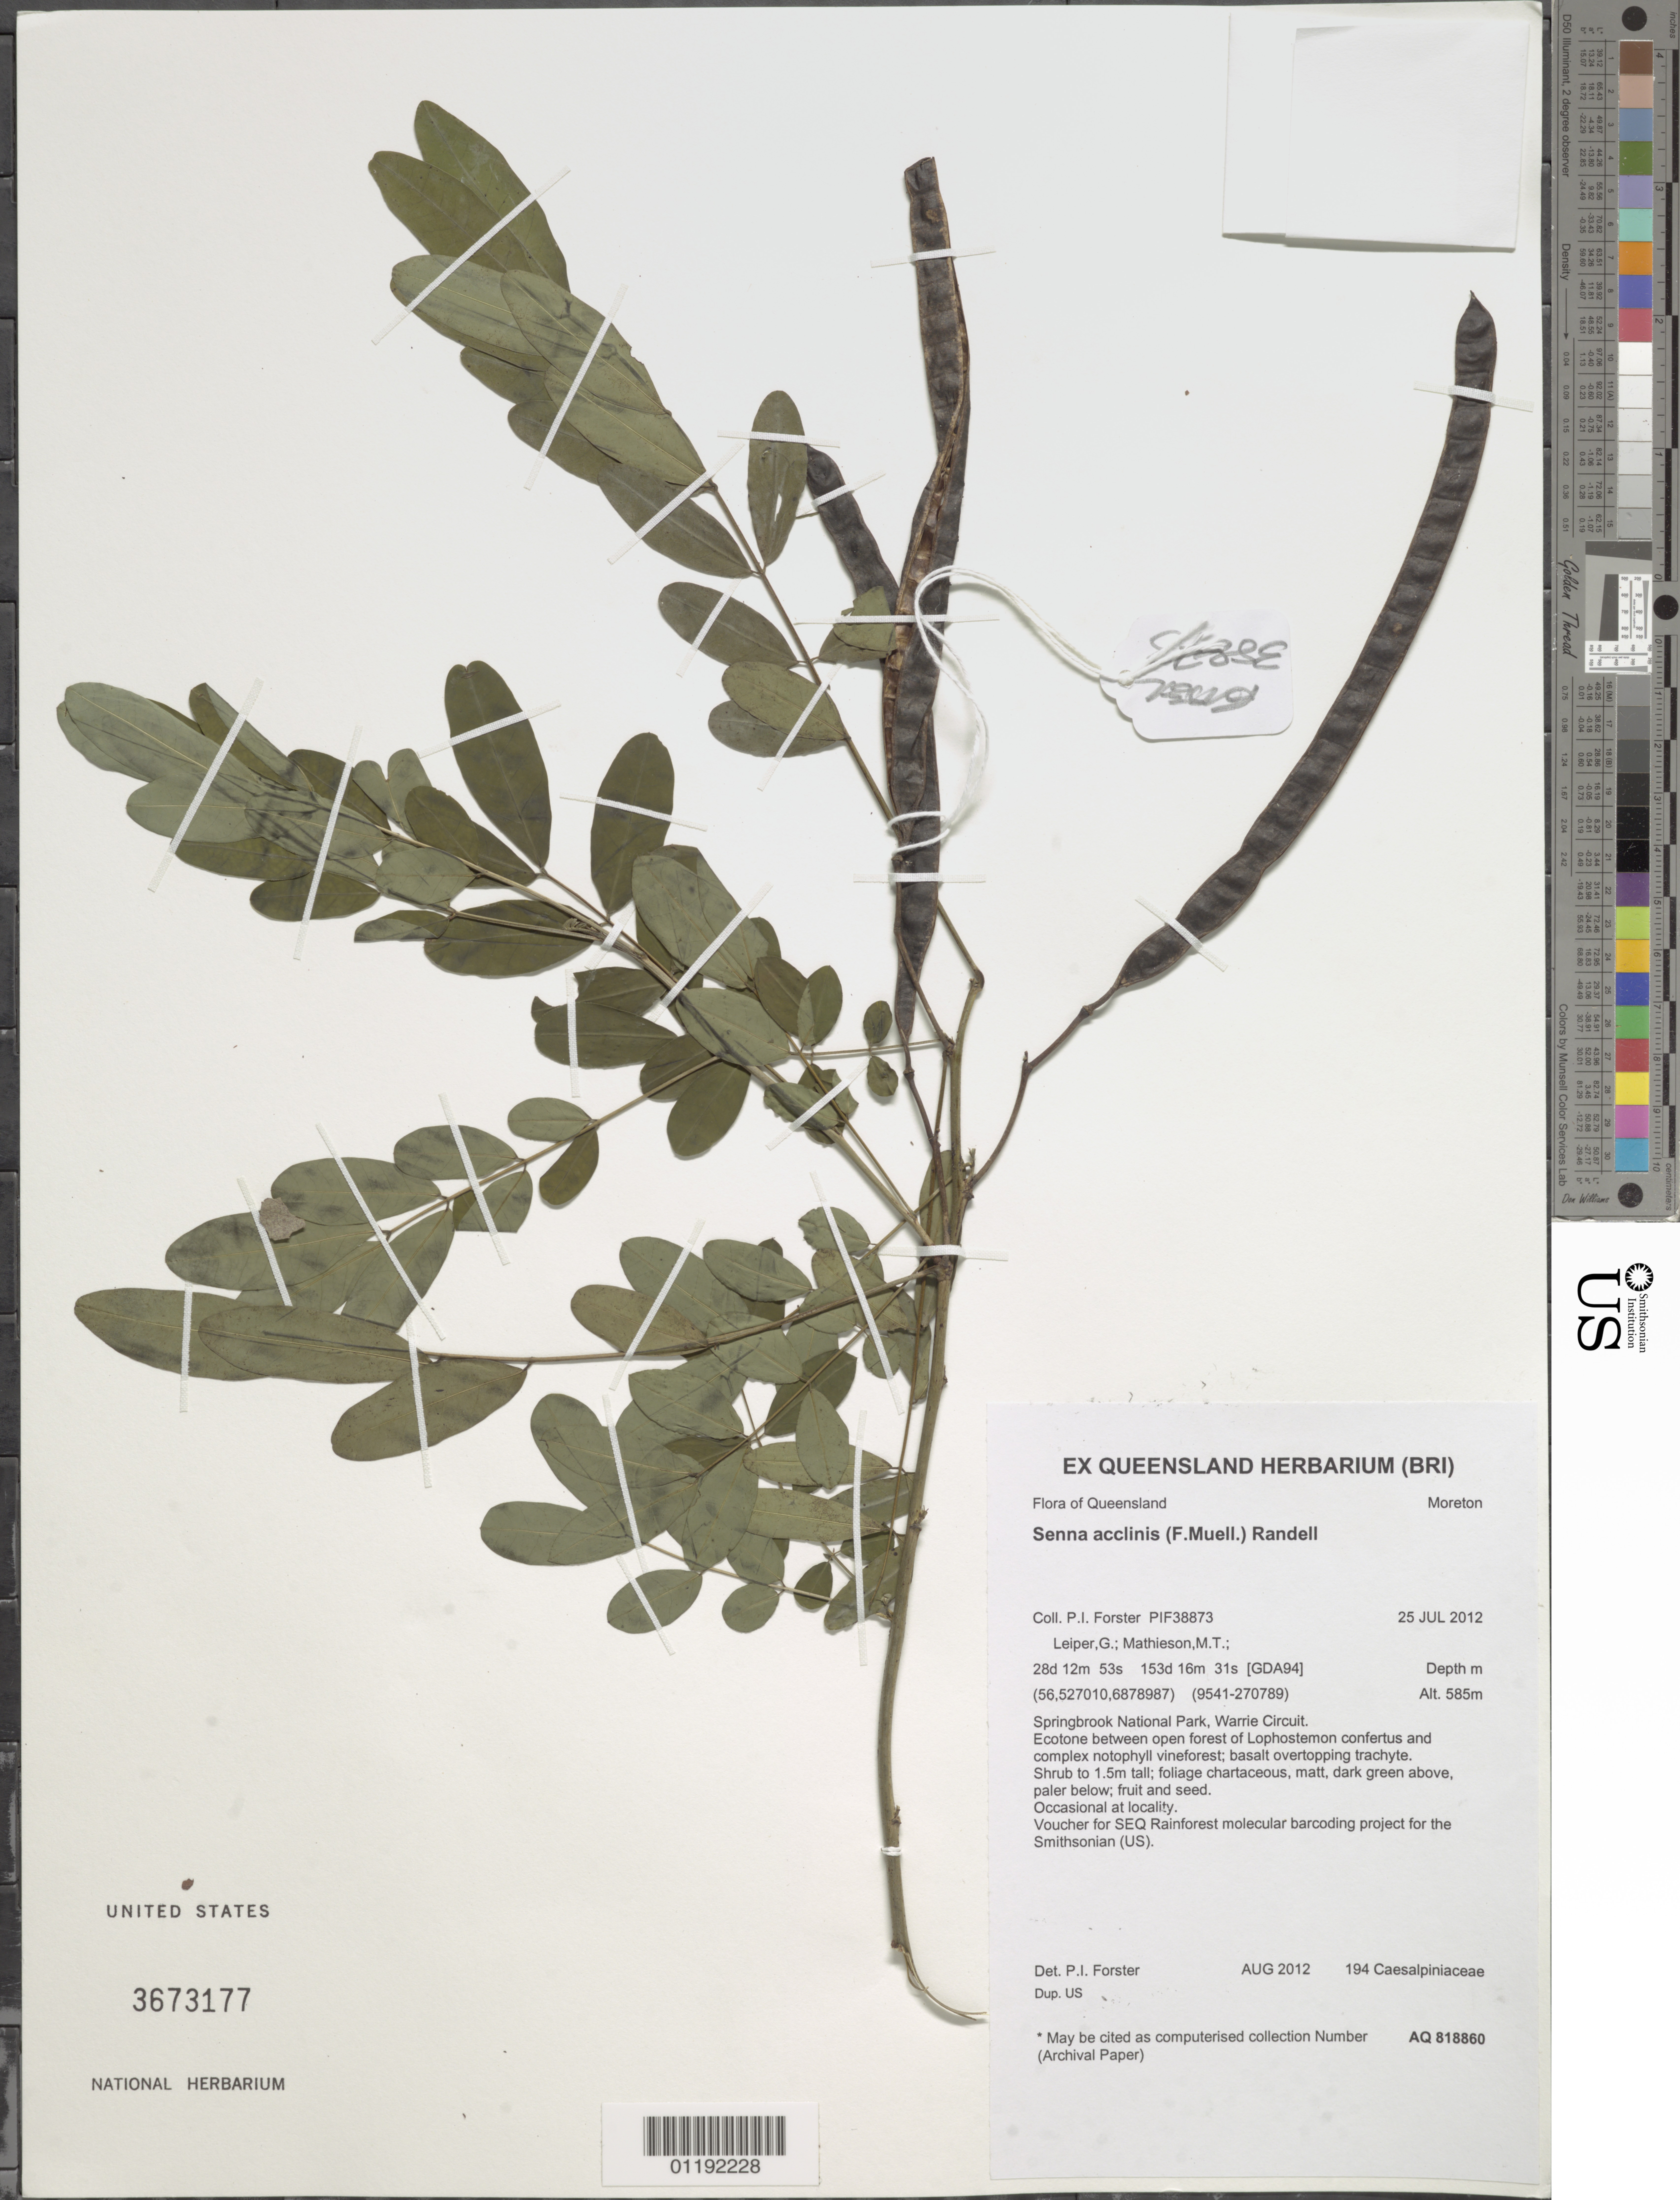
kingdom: Plantae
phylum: Tracheophyta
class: Magnoliopsida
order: Fabales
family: Fabaceae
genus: Senna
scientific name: Senna acclinis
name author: (F. Muell.) Randell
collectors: P. Forster, G. Leiper & M. T. Mathieson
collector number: PIF38873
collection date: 2012-07-25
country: Australia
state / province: Queensland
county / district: Moreton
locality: Springbrook National Park, Warrie Circuit.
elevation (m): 585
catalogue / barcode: US 3673177